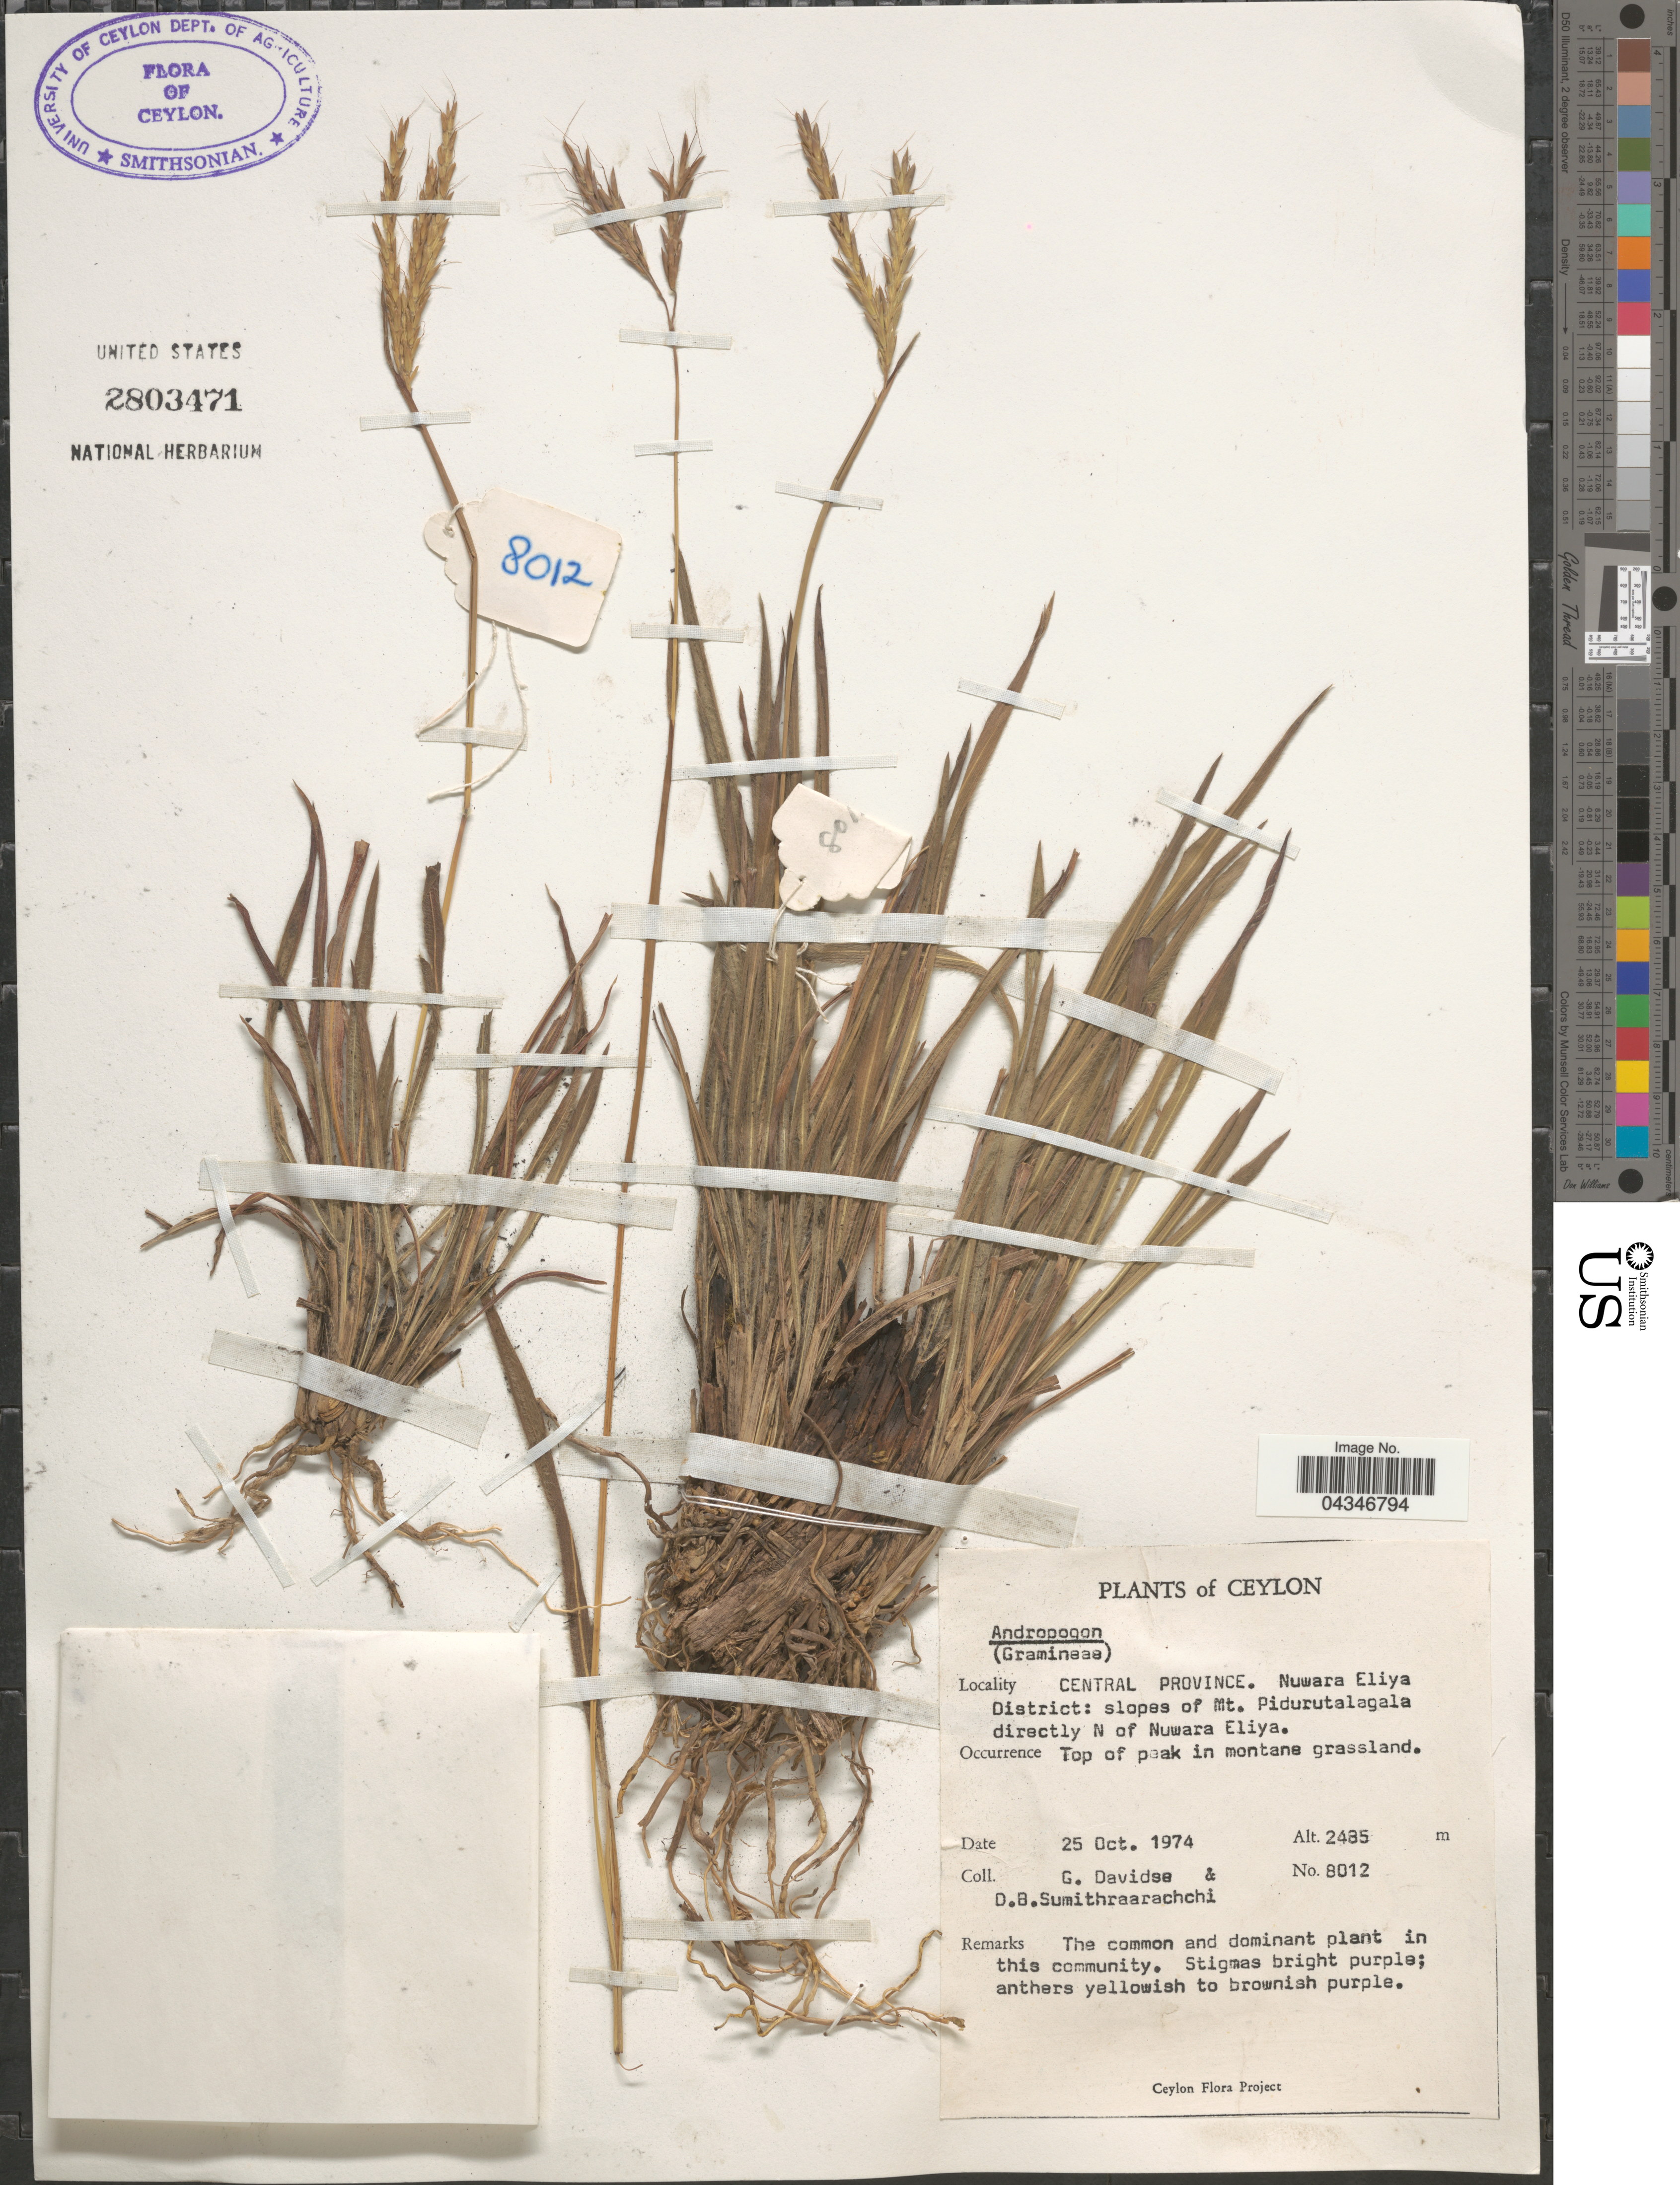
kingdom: Plantae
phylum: Tracheophyta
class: Liliopsida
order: Poales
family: Poaceae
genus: Andropogon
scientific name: Andropogon angustatus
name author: (J. Presl) Steud.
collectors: G. Davidse & D. B. Sumithraarachchi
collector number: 8012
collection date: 1974-10-25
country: Sri Lanka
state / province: Central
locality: Ceylon. Central Province. Nuwara Eliya District: slopes of Mt. Pidurutalagala directly N of Nuwara Eliya.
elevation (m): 2485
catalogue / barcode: US 2803471